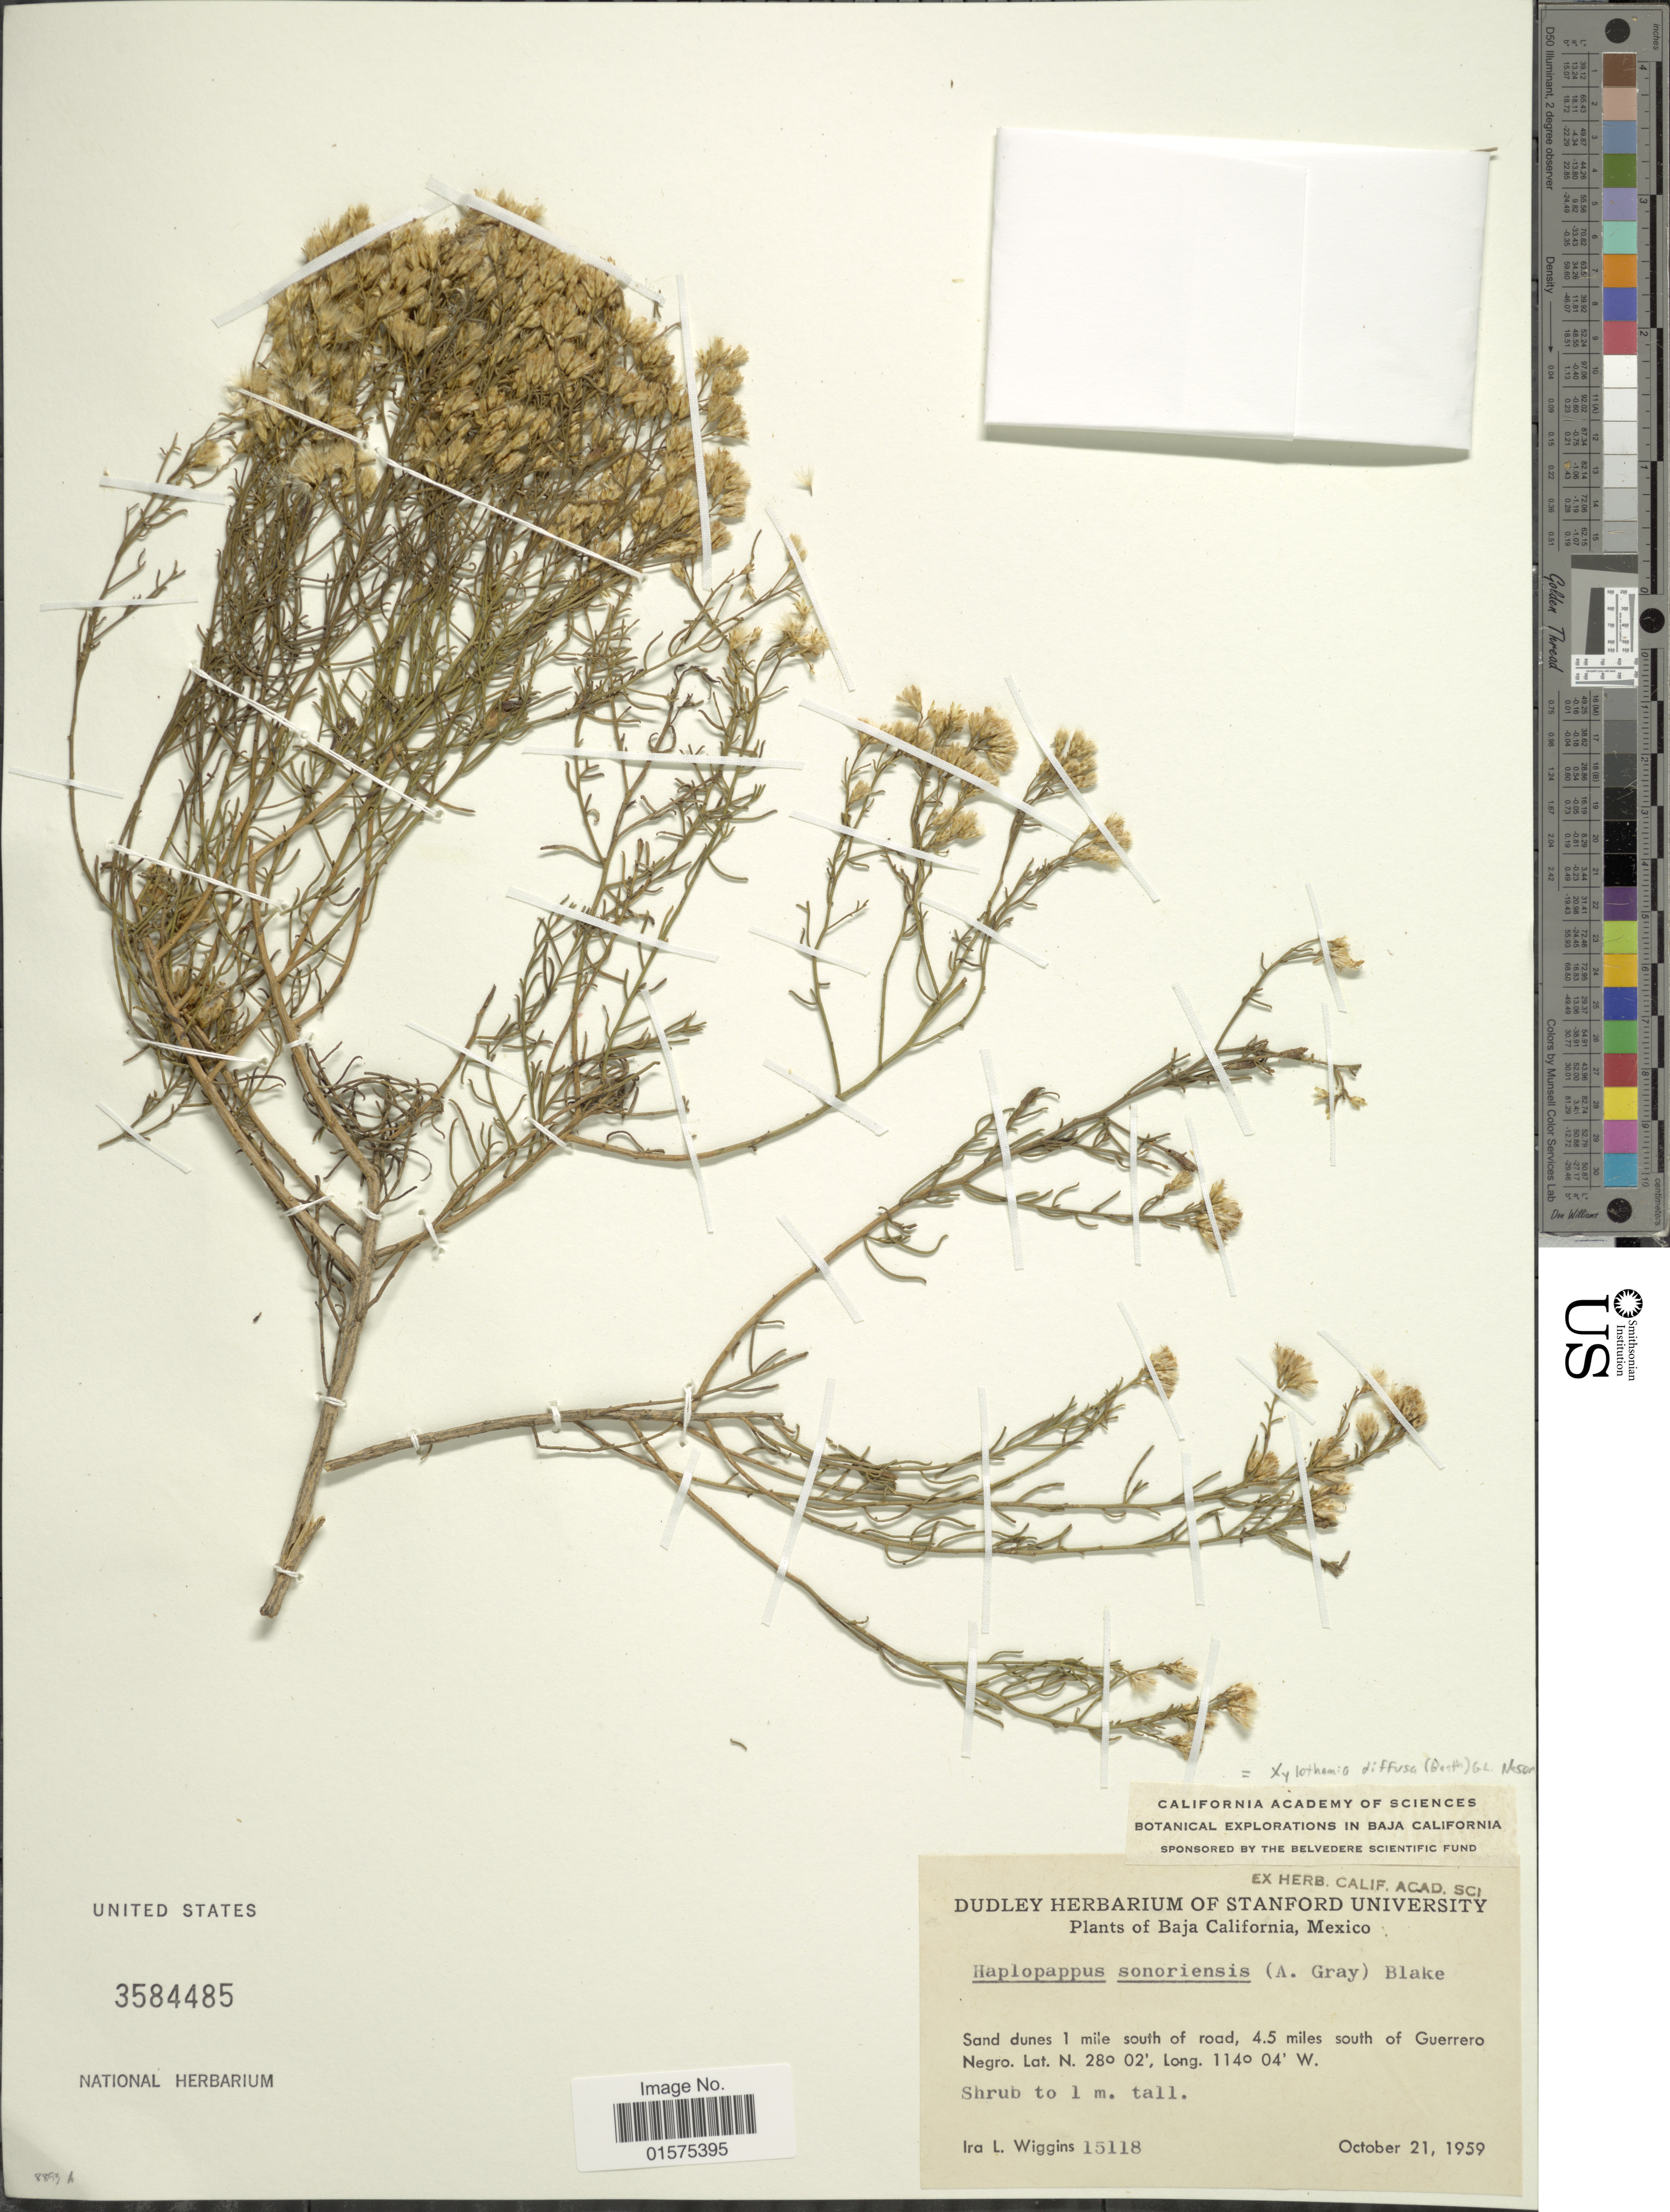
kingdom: Plantae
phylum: Tracheophyta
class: Magnoliopsida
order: Asterales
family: Asteraceae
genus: Xylothamia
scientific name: Xylothamia diffusa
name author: (Benth.) G.L. Nesom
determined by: Urbatsch, Lowell E., Curator (LSU), Louisiana State University (UNITED STATES)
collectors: I. L. Wiggins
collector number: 15118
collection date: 1959-10-21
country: Mexico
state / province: Baja California Sur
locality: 1 mile south of road, 4.5 miles south of Guerrero Negro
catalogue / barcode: US 3584485